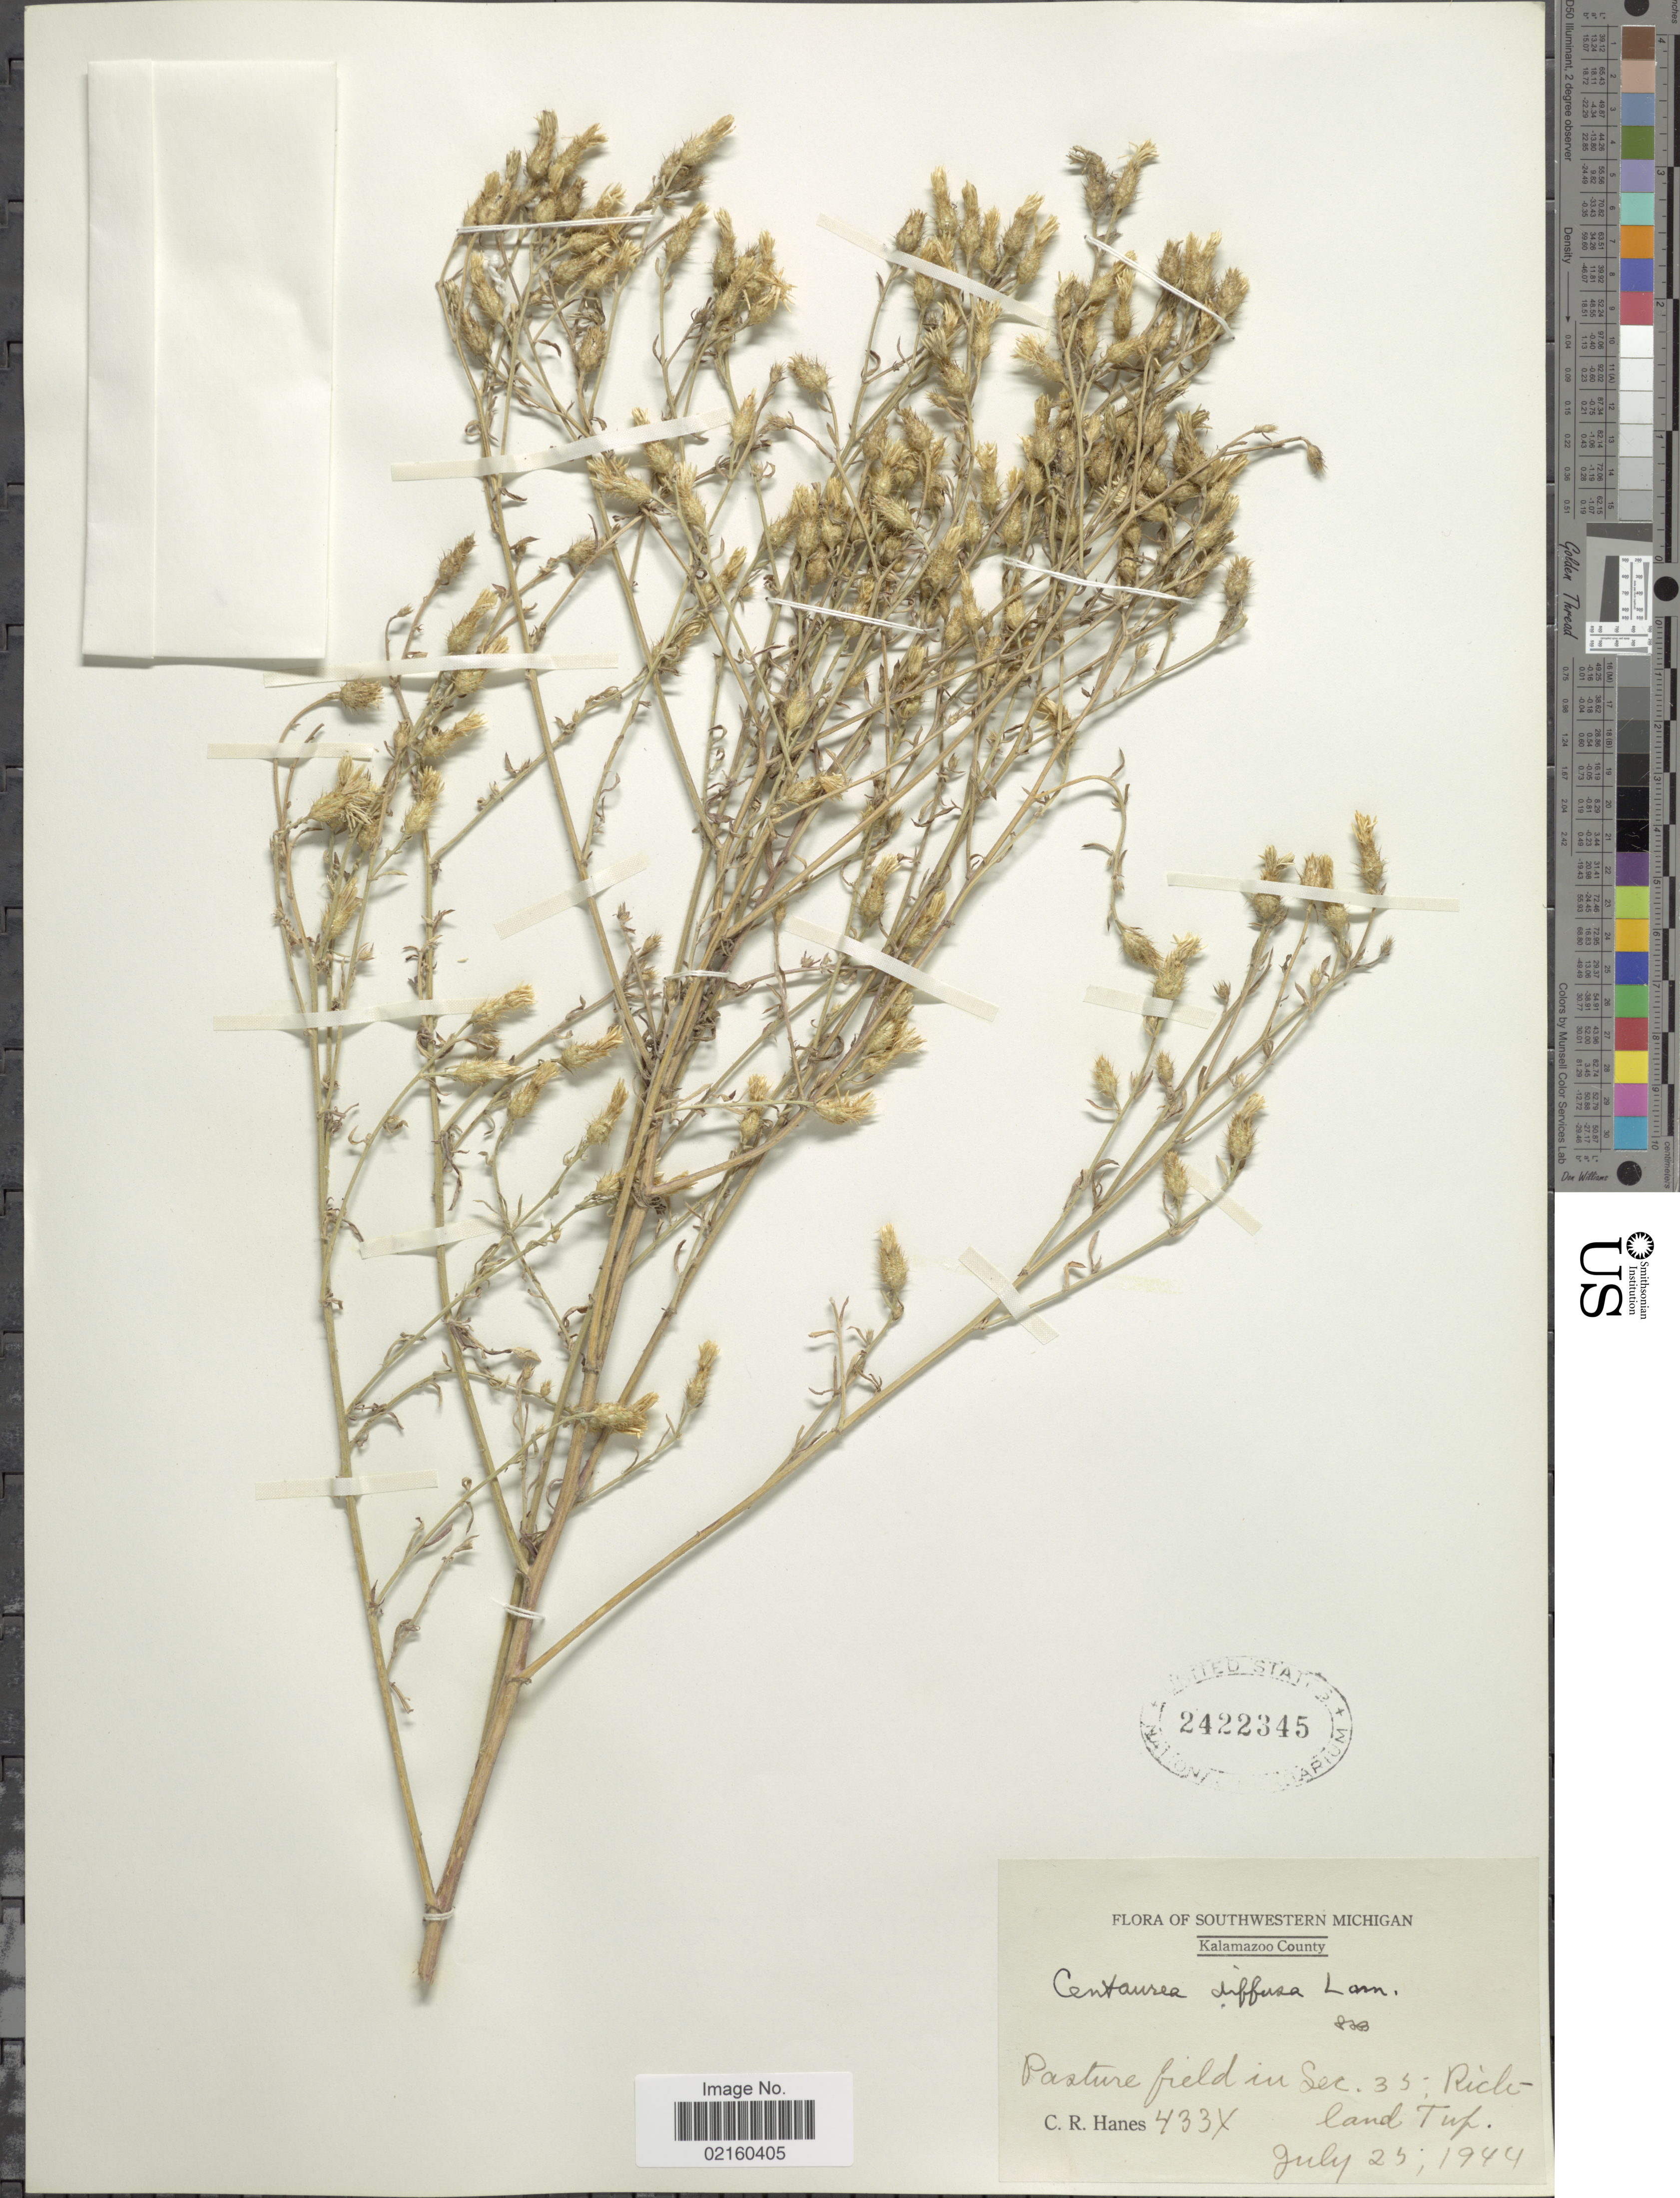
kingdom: Plantae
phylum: Tracheophyta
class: Magnoliopsida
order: Asterales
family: Asteraceae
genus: Centaurea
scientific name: Centaurea diffusa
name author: Lam.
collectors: C. Hanes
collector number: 433Y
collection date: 1944-07-25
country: United States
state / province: Michigan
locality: Southwestern Michigan, Kalamazoo County, Sec. 35, Rickland Twp.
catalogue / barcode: US 2422345